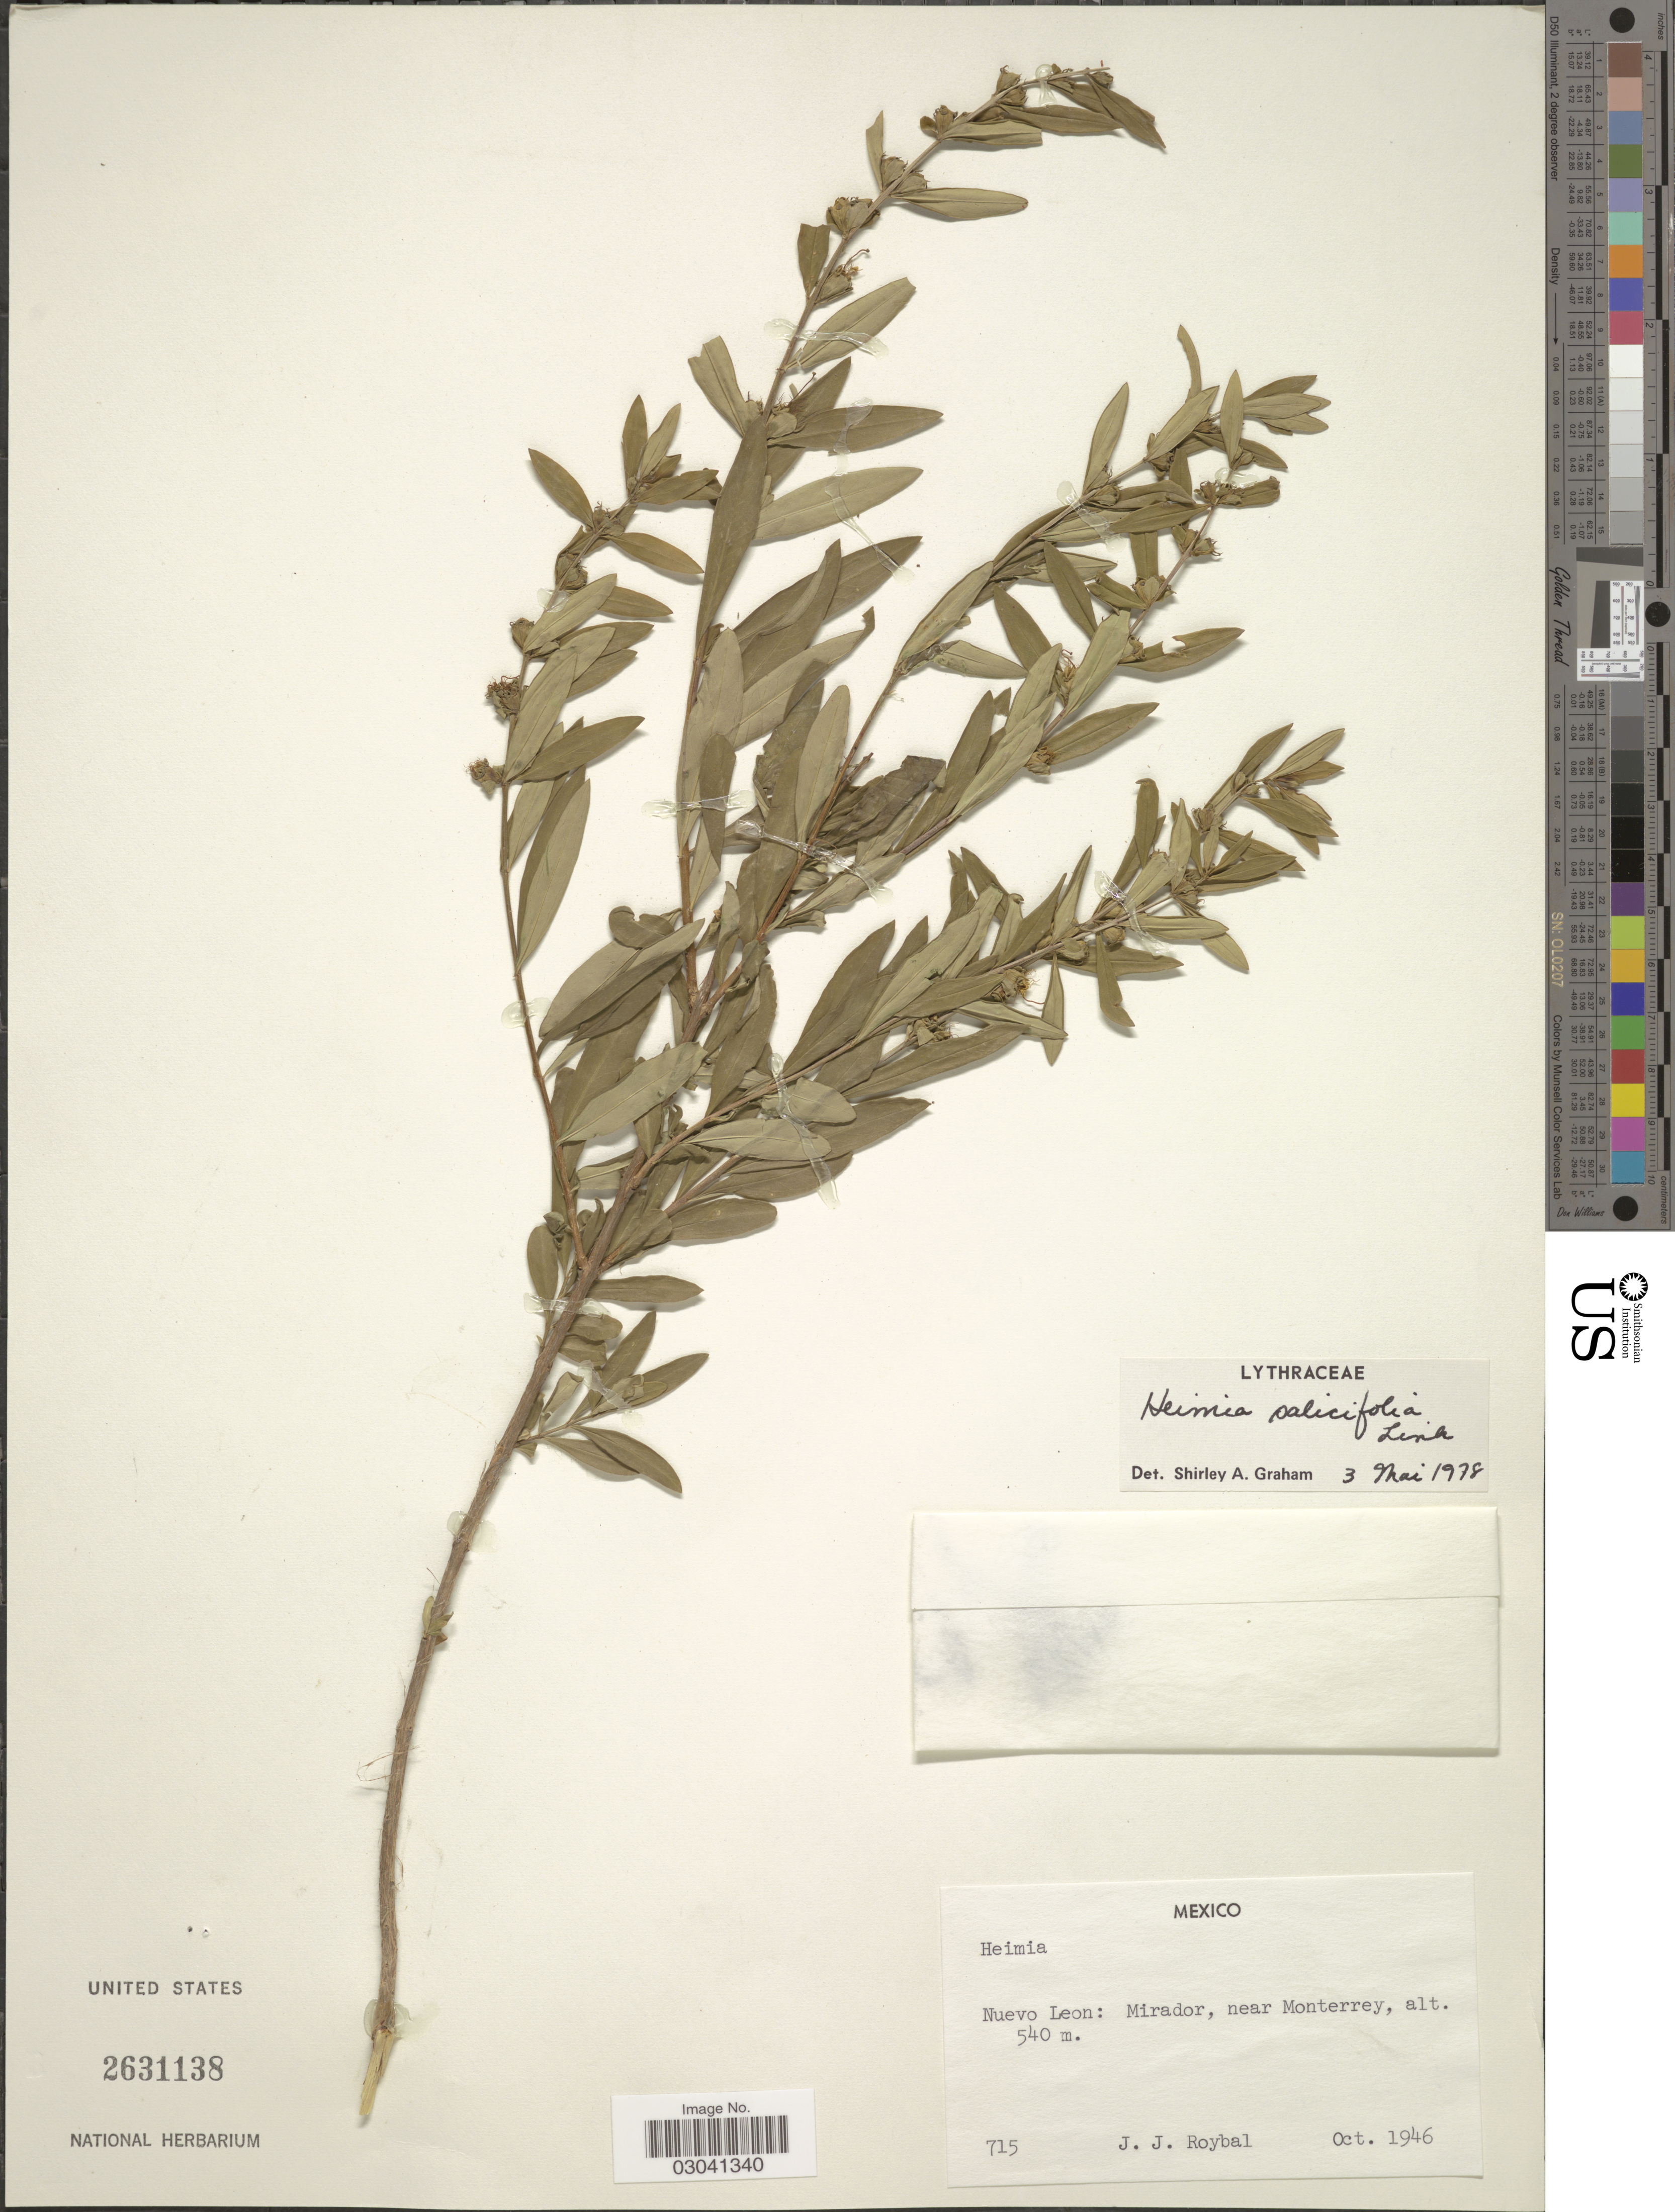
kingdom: Plantae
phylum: Tracheophyta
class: Magnoliopsida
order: Myrtales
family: Lythraceae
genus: Heimia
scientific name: Heimia salicifolia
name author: Link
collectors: J. J. Roybal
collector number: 715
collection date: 1946-10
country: Mexico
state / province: Nuevo León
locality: Nuevo Leon: Mirador, near Monterrey.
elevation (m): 540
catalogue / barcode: US 2631138